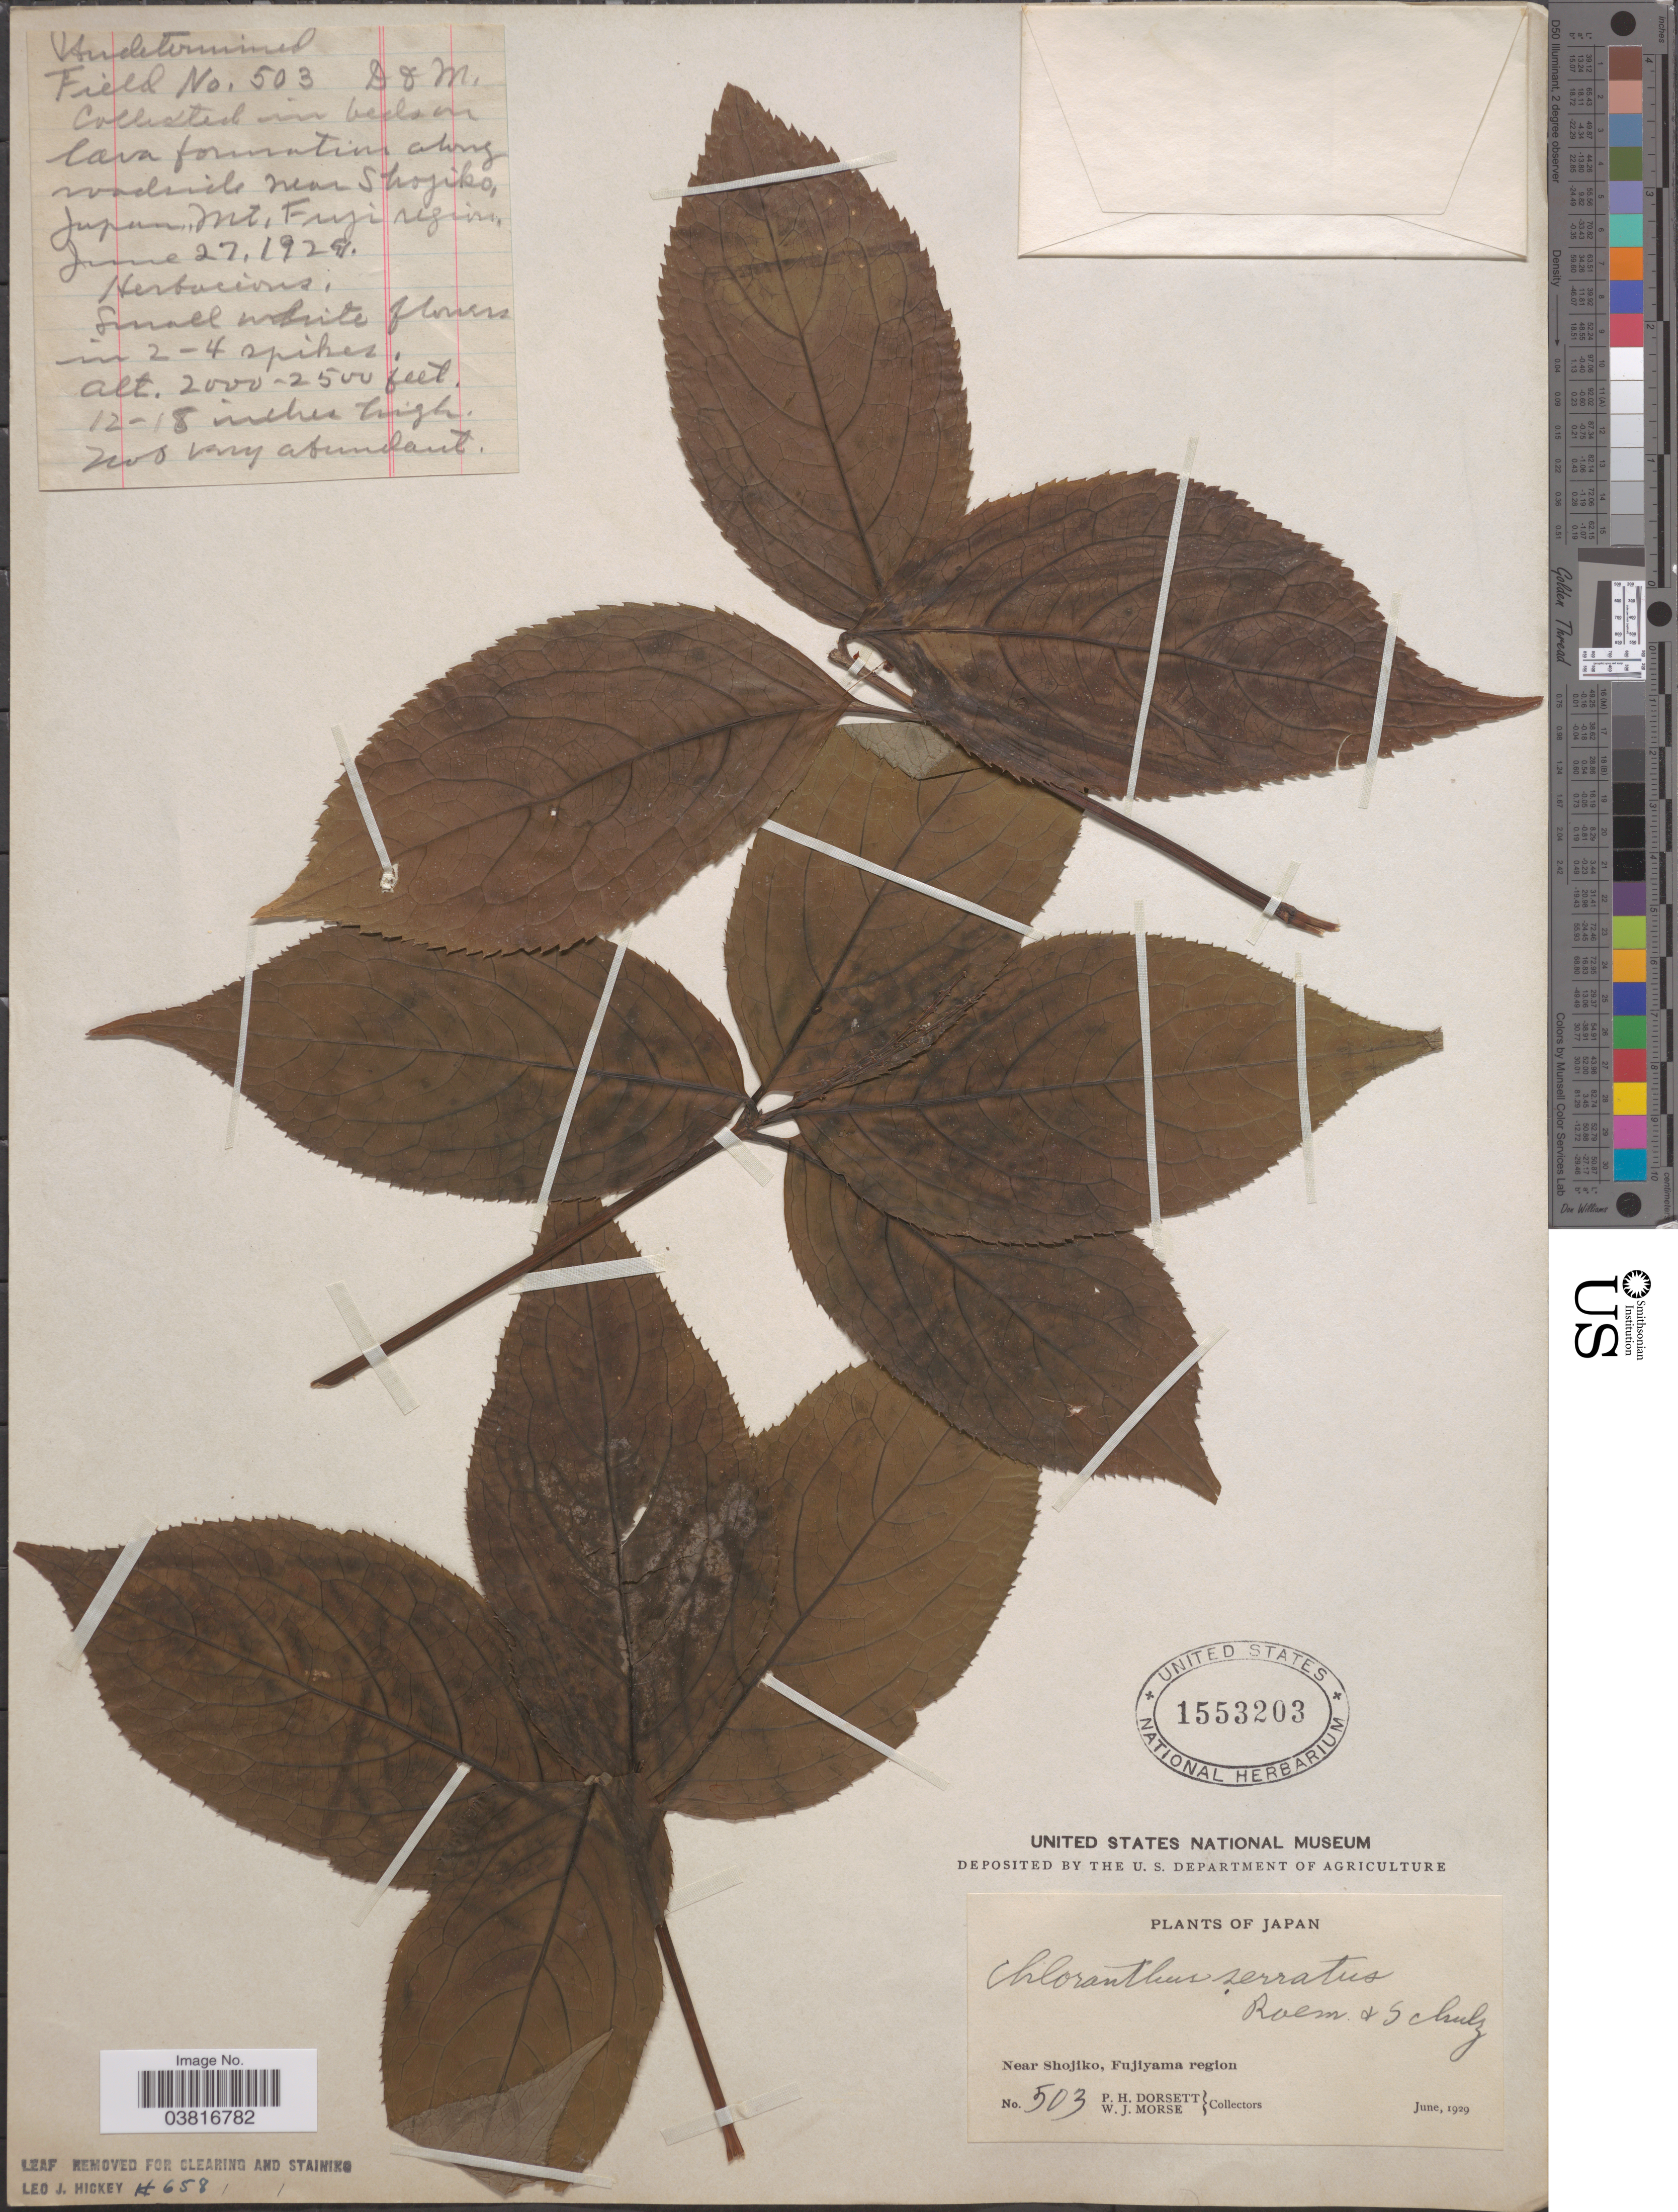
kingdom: Plantae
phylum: Tracheophyta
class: Magnoliopsida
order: Chloranthales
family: Chloranthaceae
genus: Chloranthus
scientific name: Chloranthus serratus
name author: (Thunb.) Roem. & Schult.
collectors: P. H. Dorsett & W. J. Morse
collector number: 503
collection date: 1929-06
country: Japan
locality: Near Shojiko, Fujiyama region. Collected in beds in lava formation along roadise near Shojiko, Japan, Mt. Fuji region.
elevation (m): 610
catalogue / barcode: US 1553203